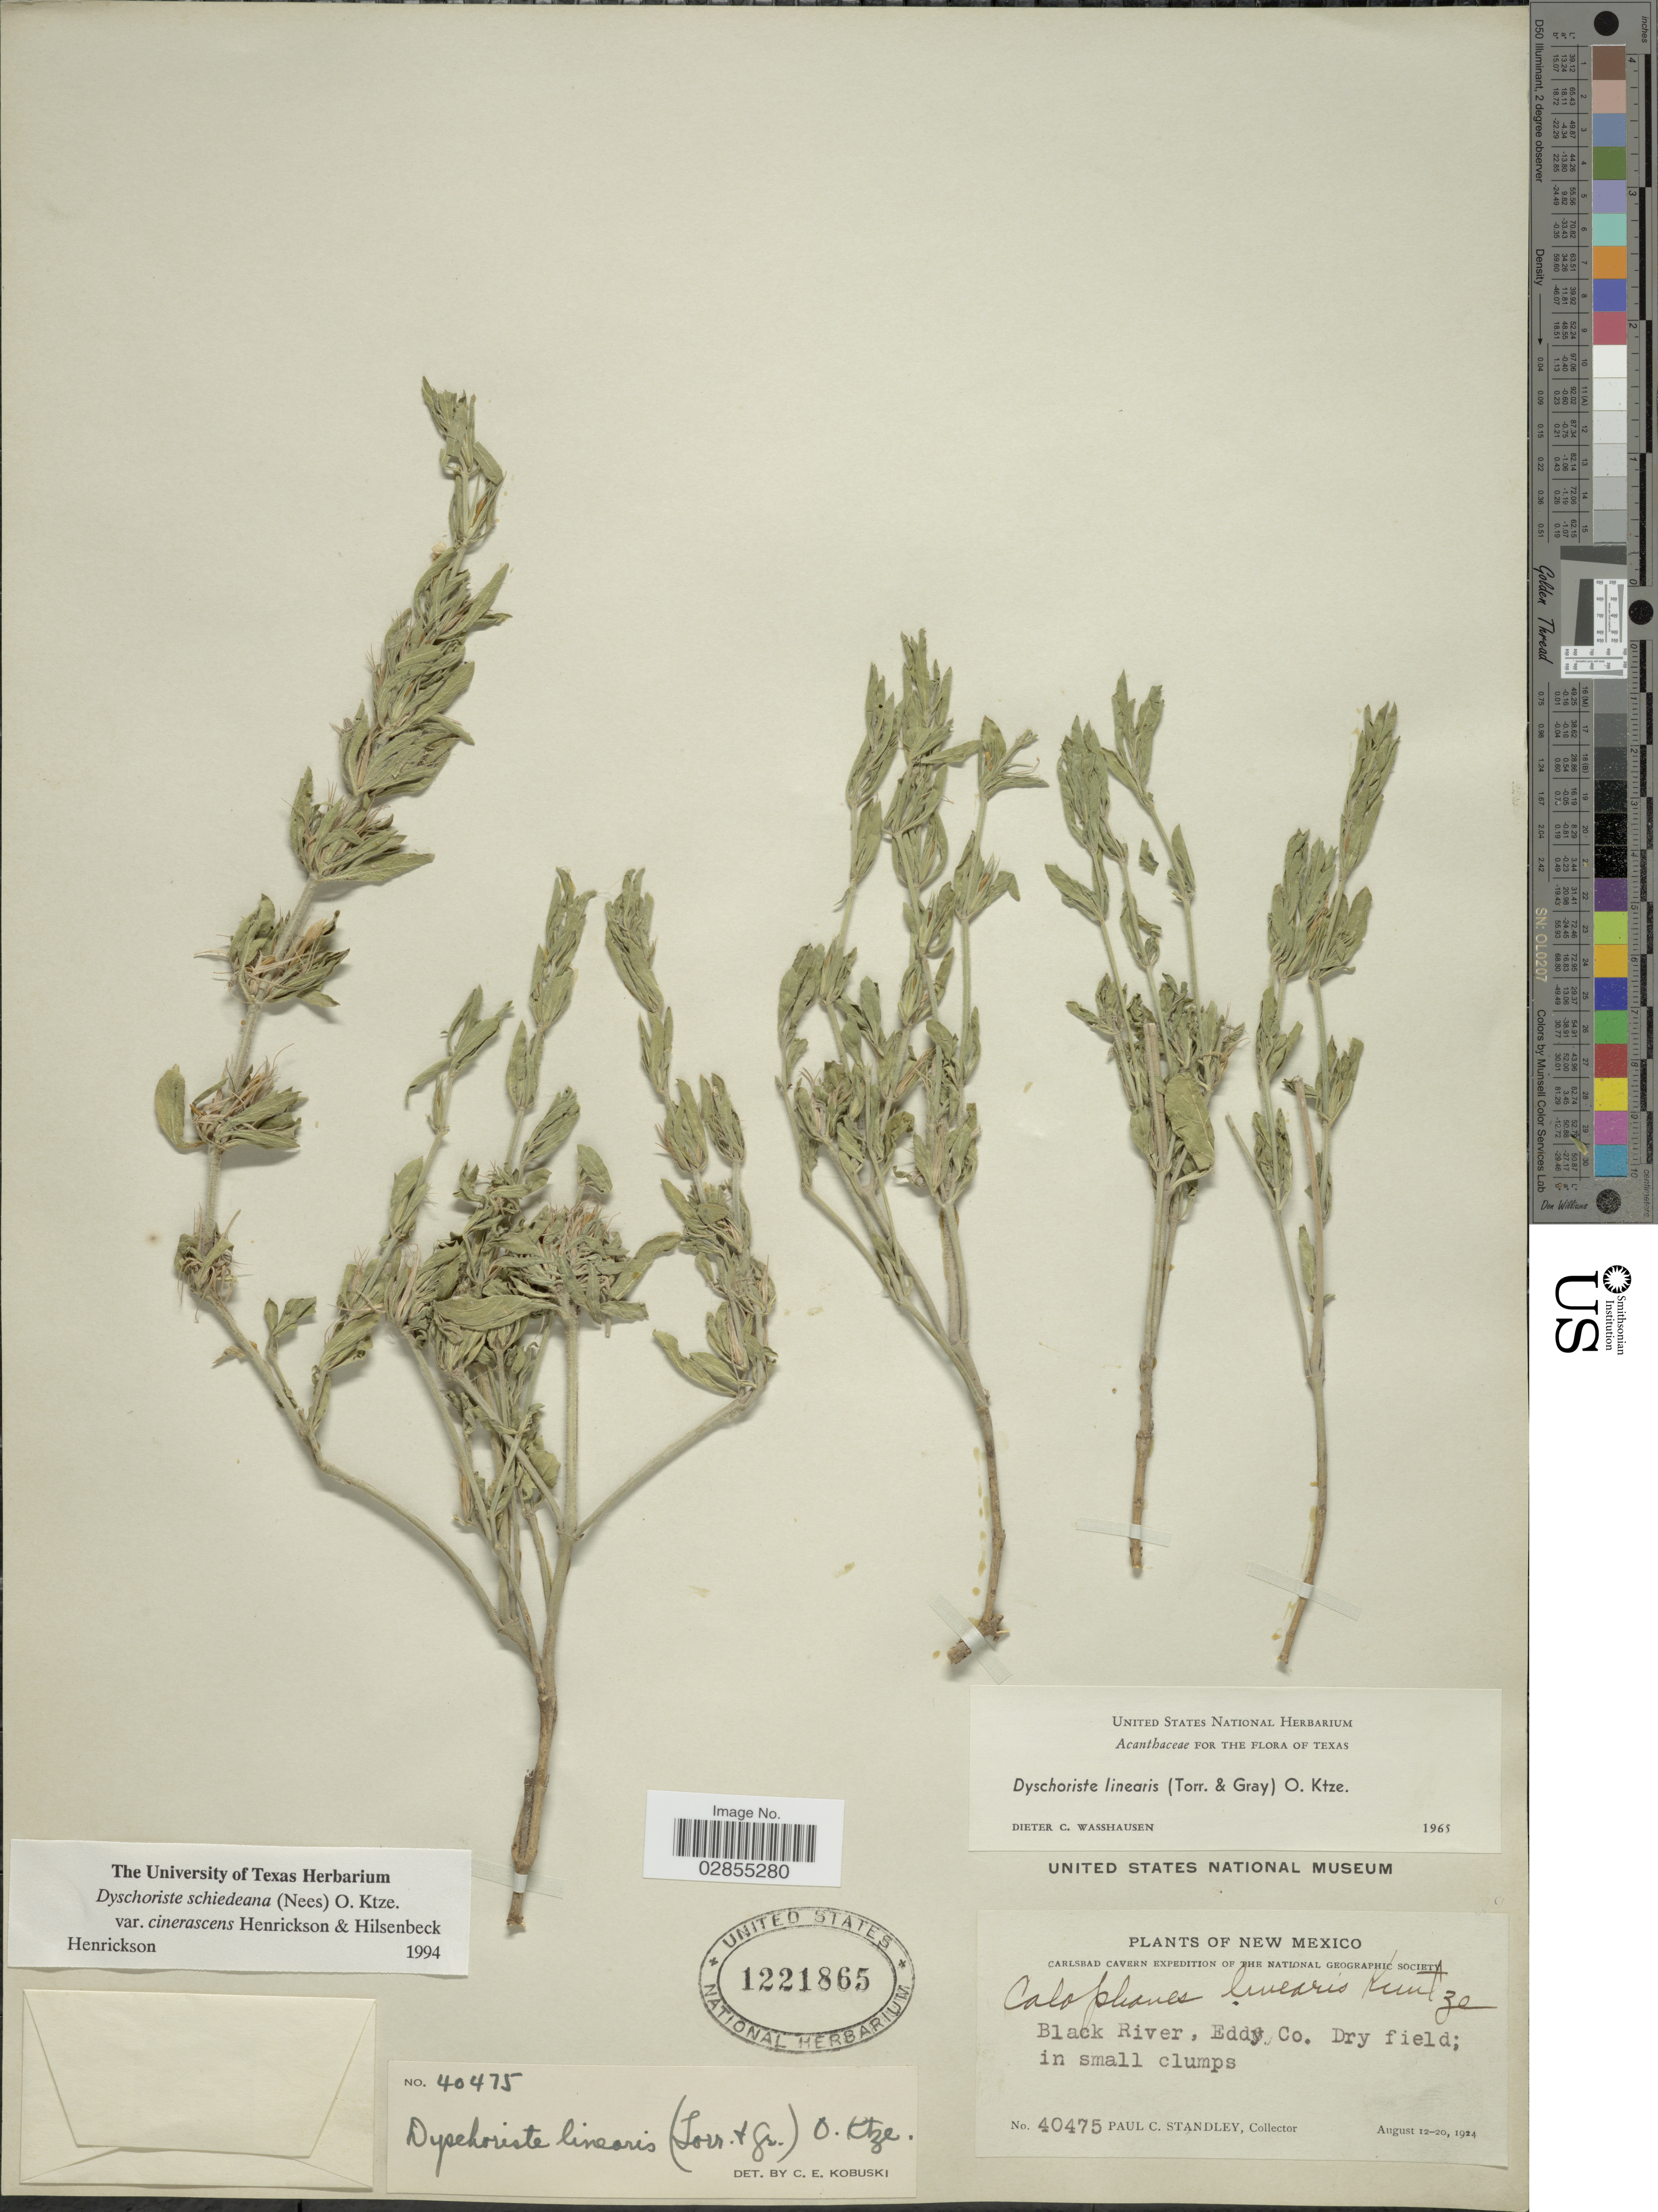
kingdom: Plantae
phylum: Tracheophyta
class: Magnoliopsida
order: Lamiales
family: Acanthaceae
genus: Dyschoriste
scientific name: Dyschoriste schiedeana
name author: (Nees) Kuntze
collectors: P. C. Standley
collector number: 40475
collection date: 1924-08-12/1924-08-20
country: United States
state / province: New Mexico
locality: Black River, Eddy Co.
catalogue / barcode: US 1221865